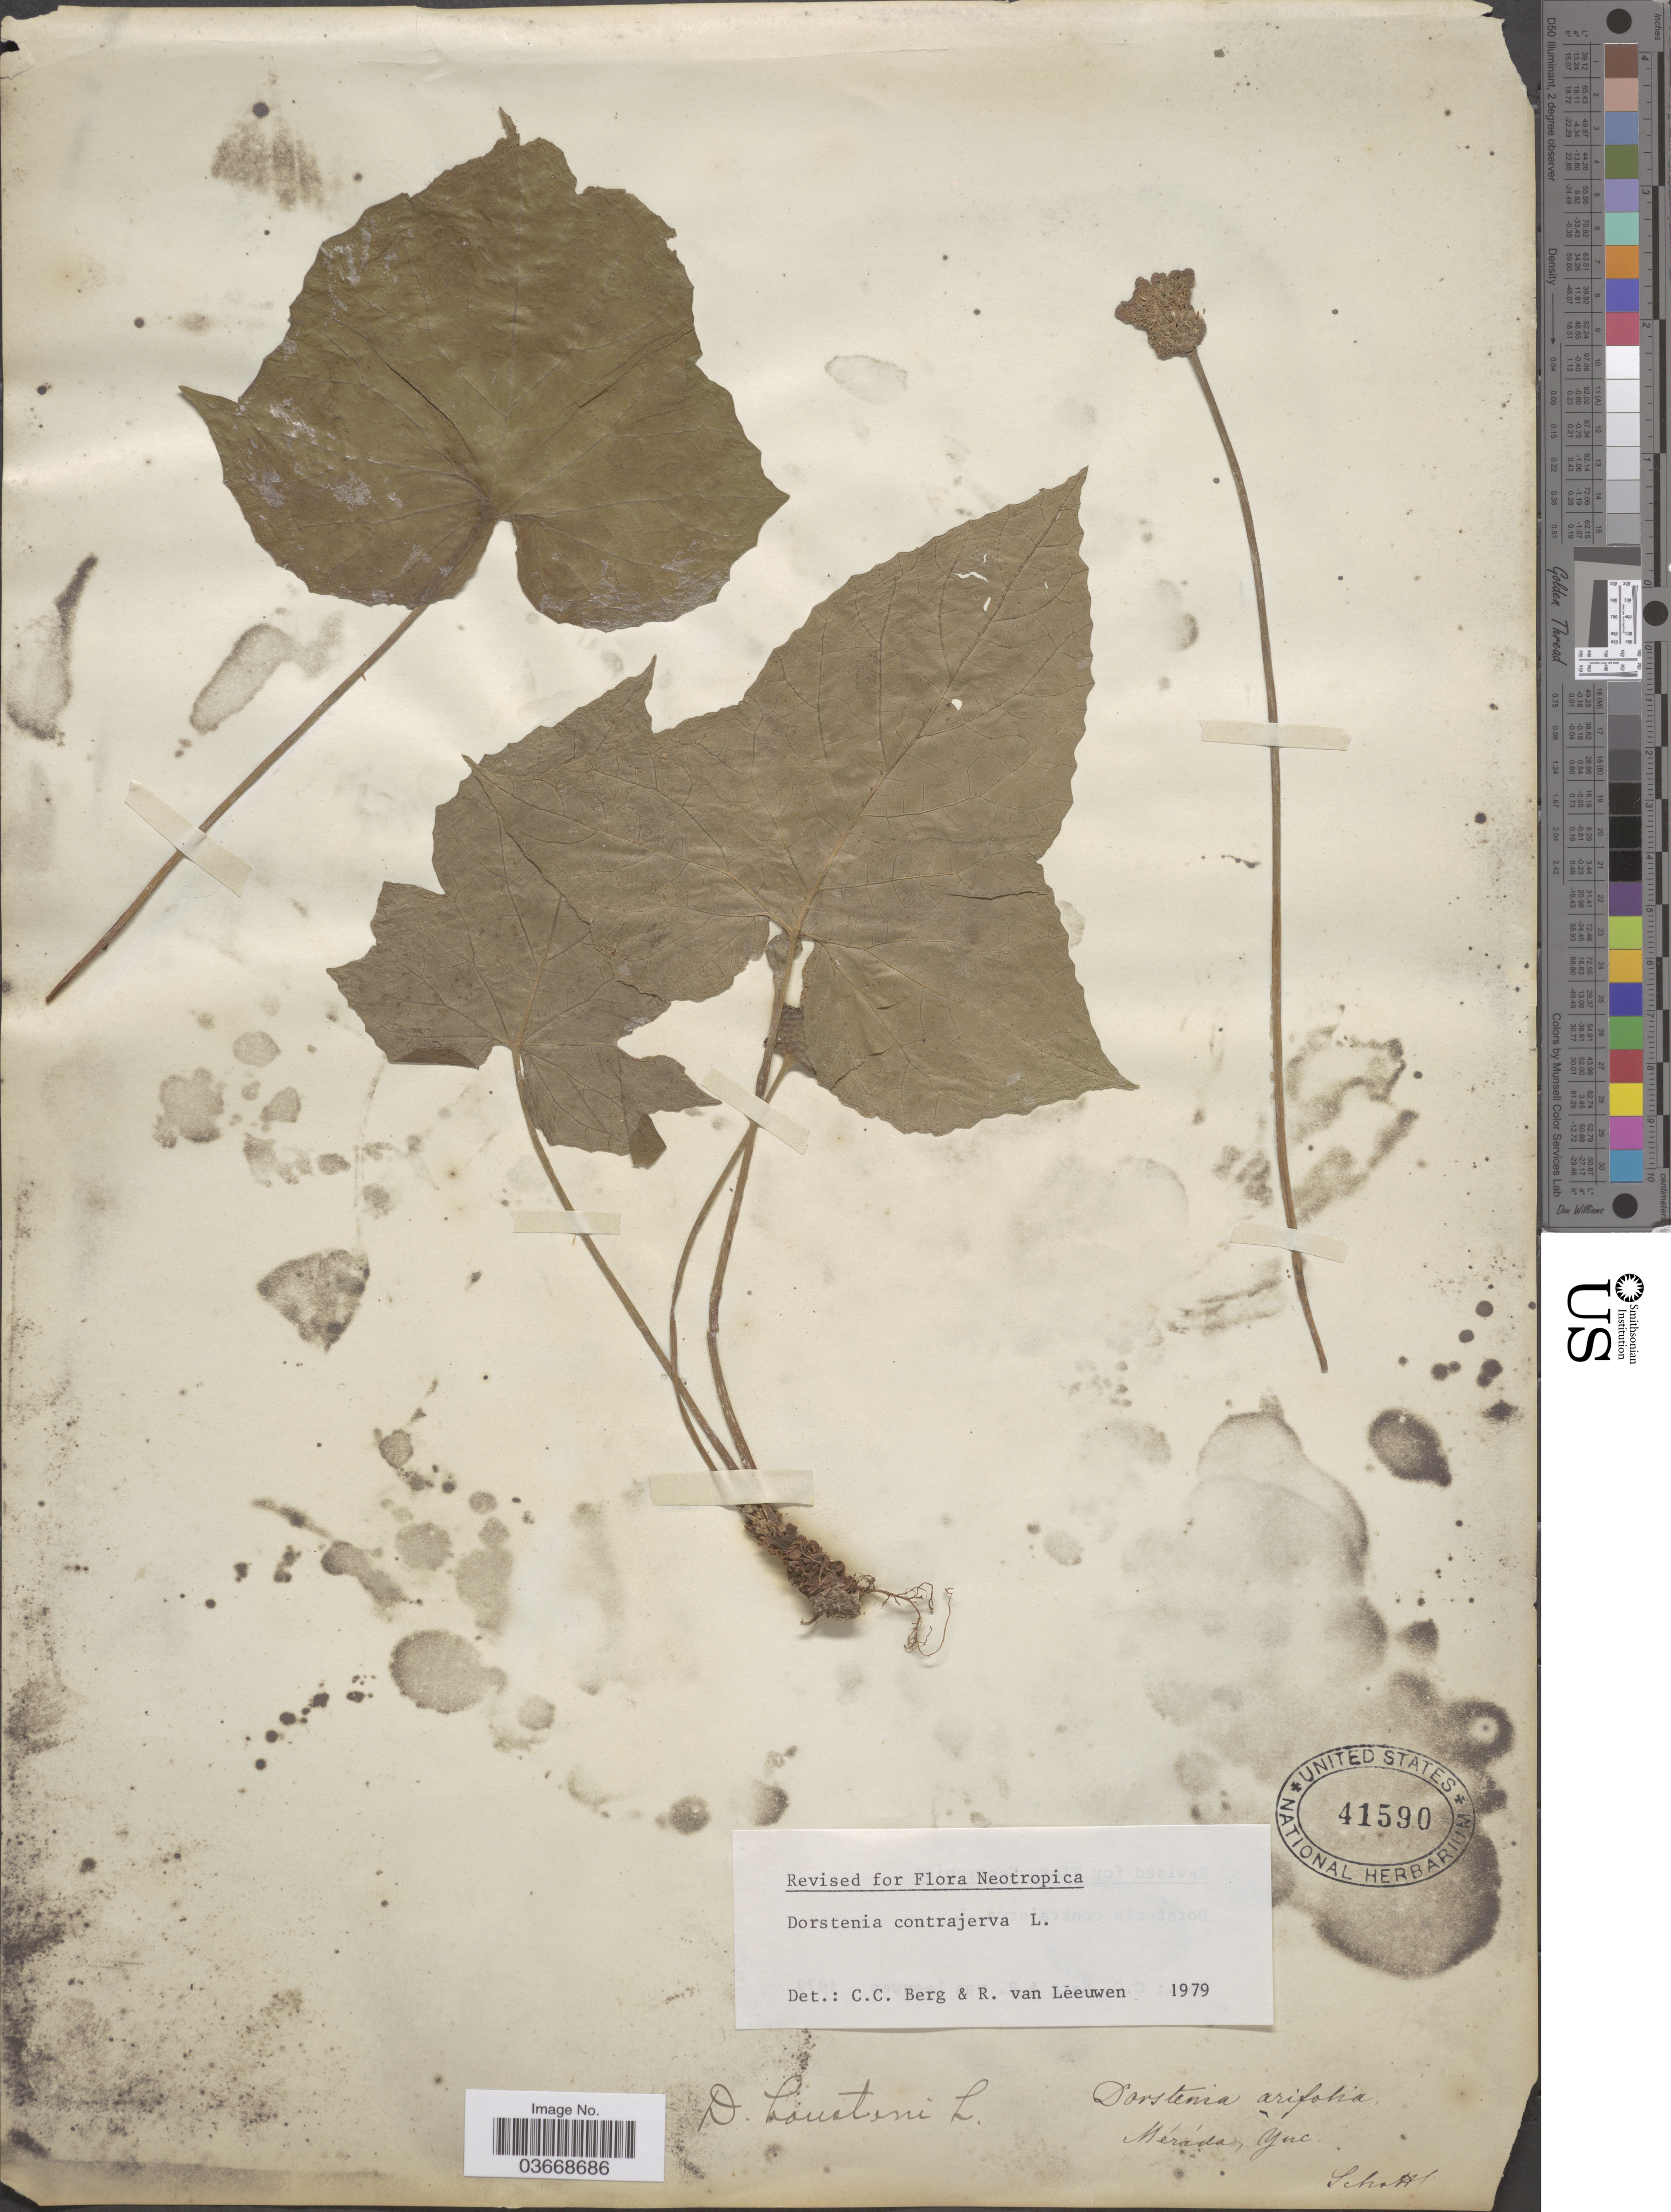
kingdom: Plantae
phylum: Tracheophyta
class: Magnoliopsida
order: Rosales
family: Moraceae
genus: Dorstenia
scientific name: Dorstenia contrajerva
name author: L.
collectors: Schott, --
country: Mexico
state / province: Yucatán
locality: Mérída.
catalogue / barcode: US 41590